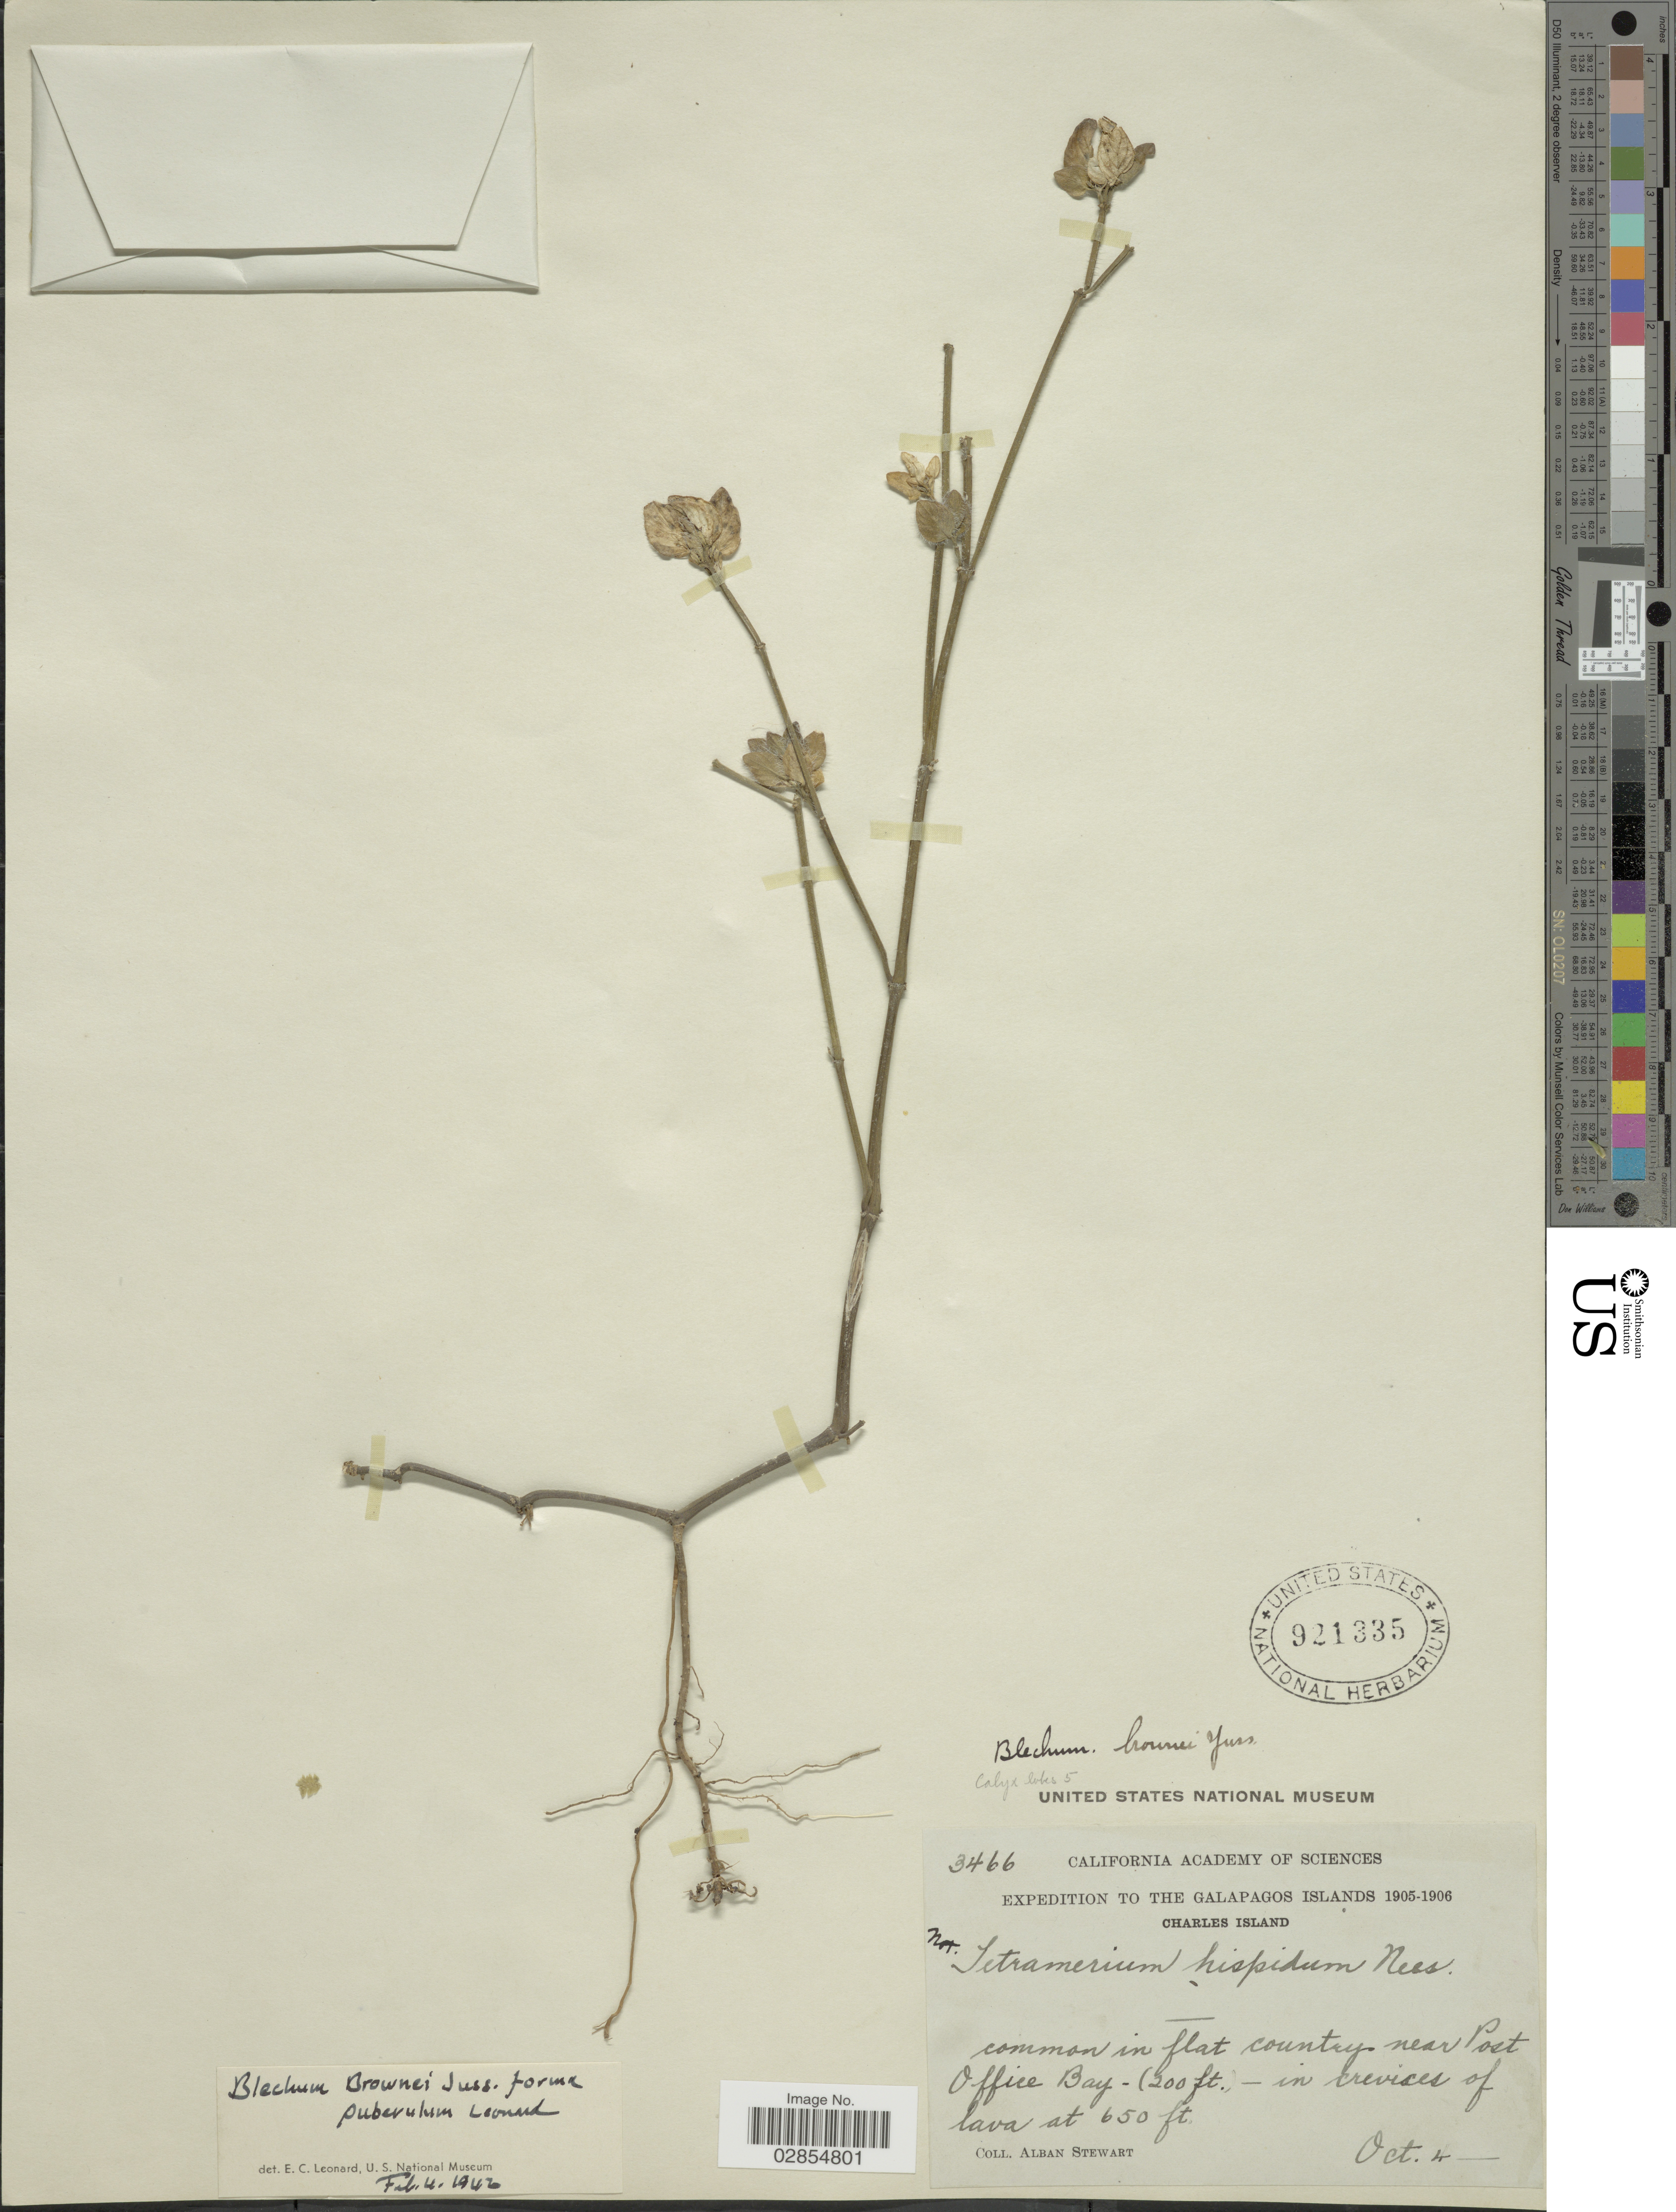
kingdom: Plantae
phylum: Tracheophyta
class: Magnoliopsida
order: Lamiales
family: Acanthaceae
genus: Blechum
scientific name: Blechum brownei f. puberulum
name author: Leonard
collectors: A. Stewart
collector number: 3466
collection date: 1905-10-04/1906-10-04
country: Ecuador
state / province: Colón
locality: Galapagos Islands. Charles Island. Common in flat country near Post Office Bay.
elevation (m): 61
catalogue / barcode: US 921335